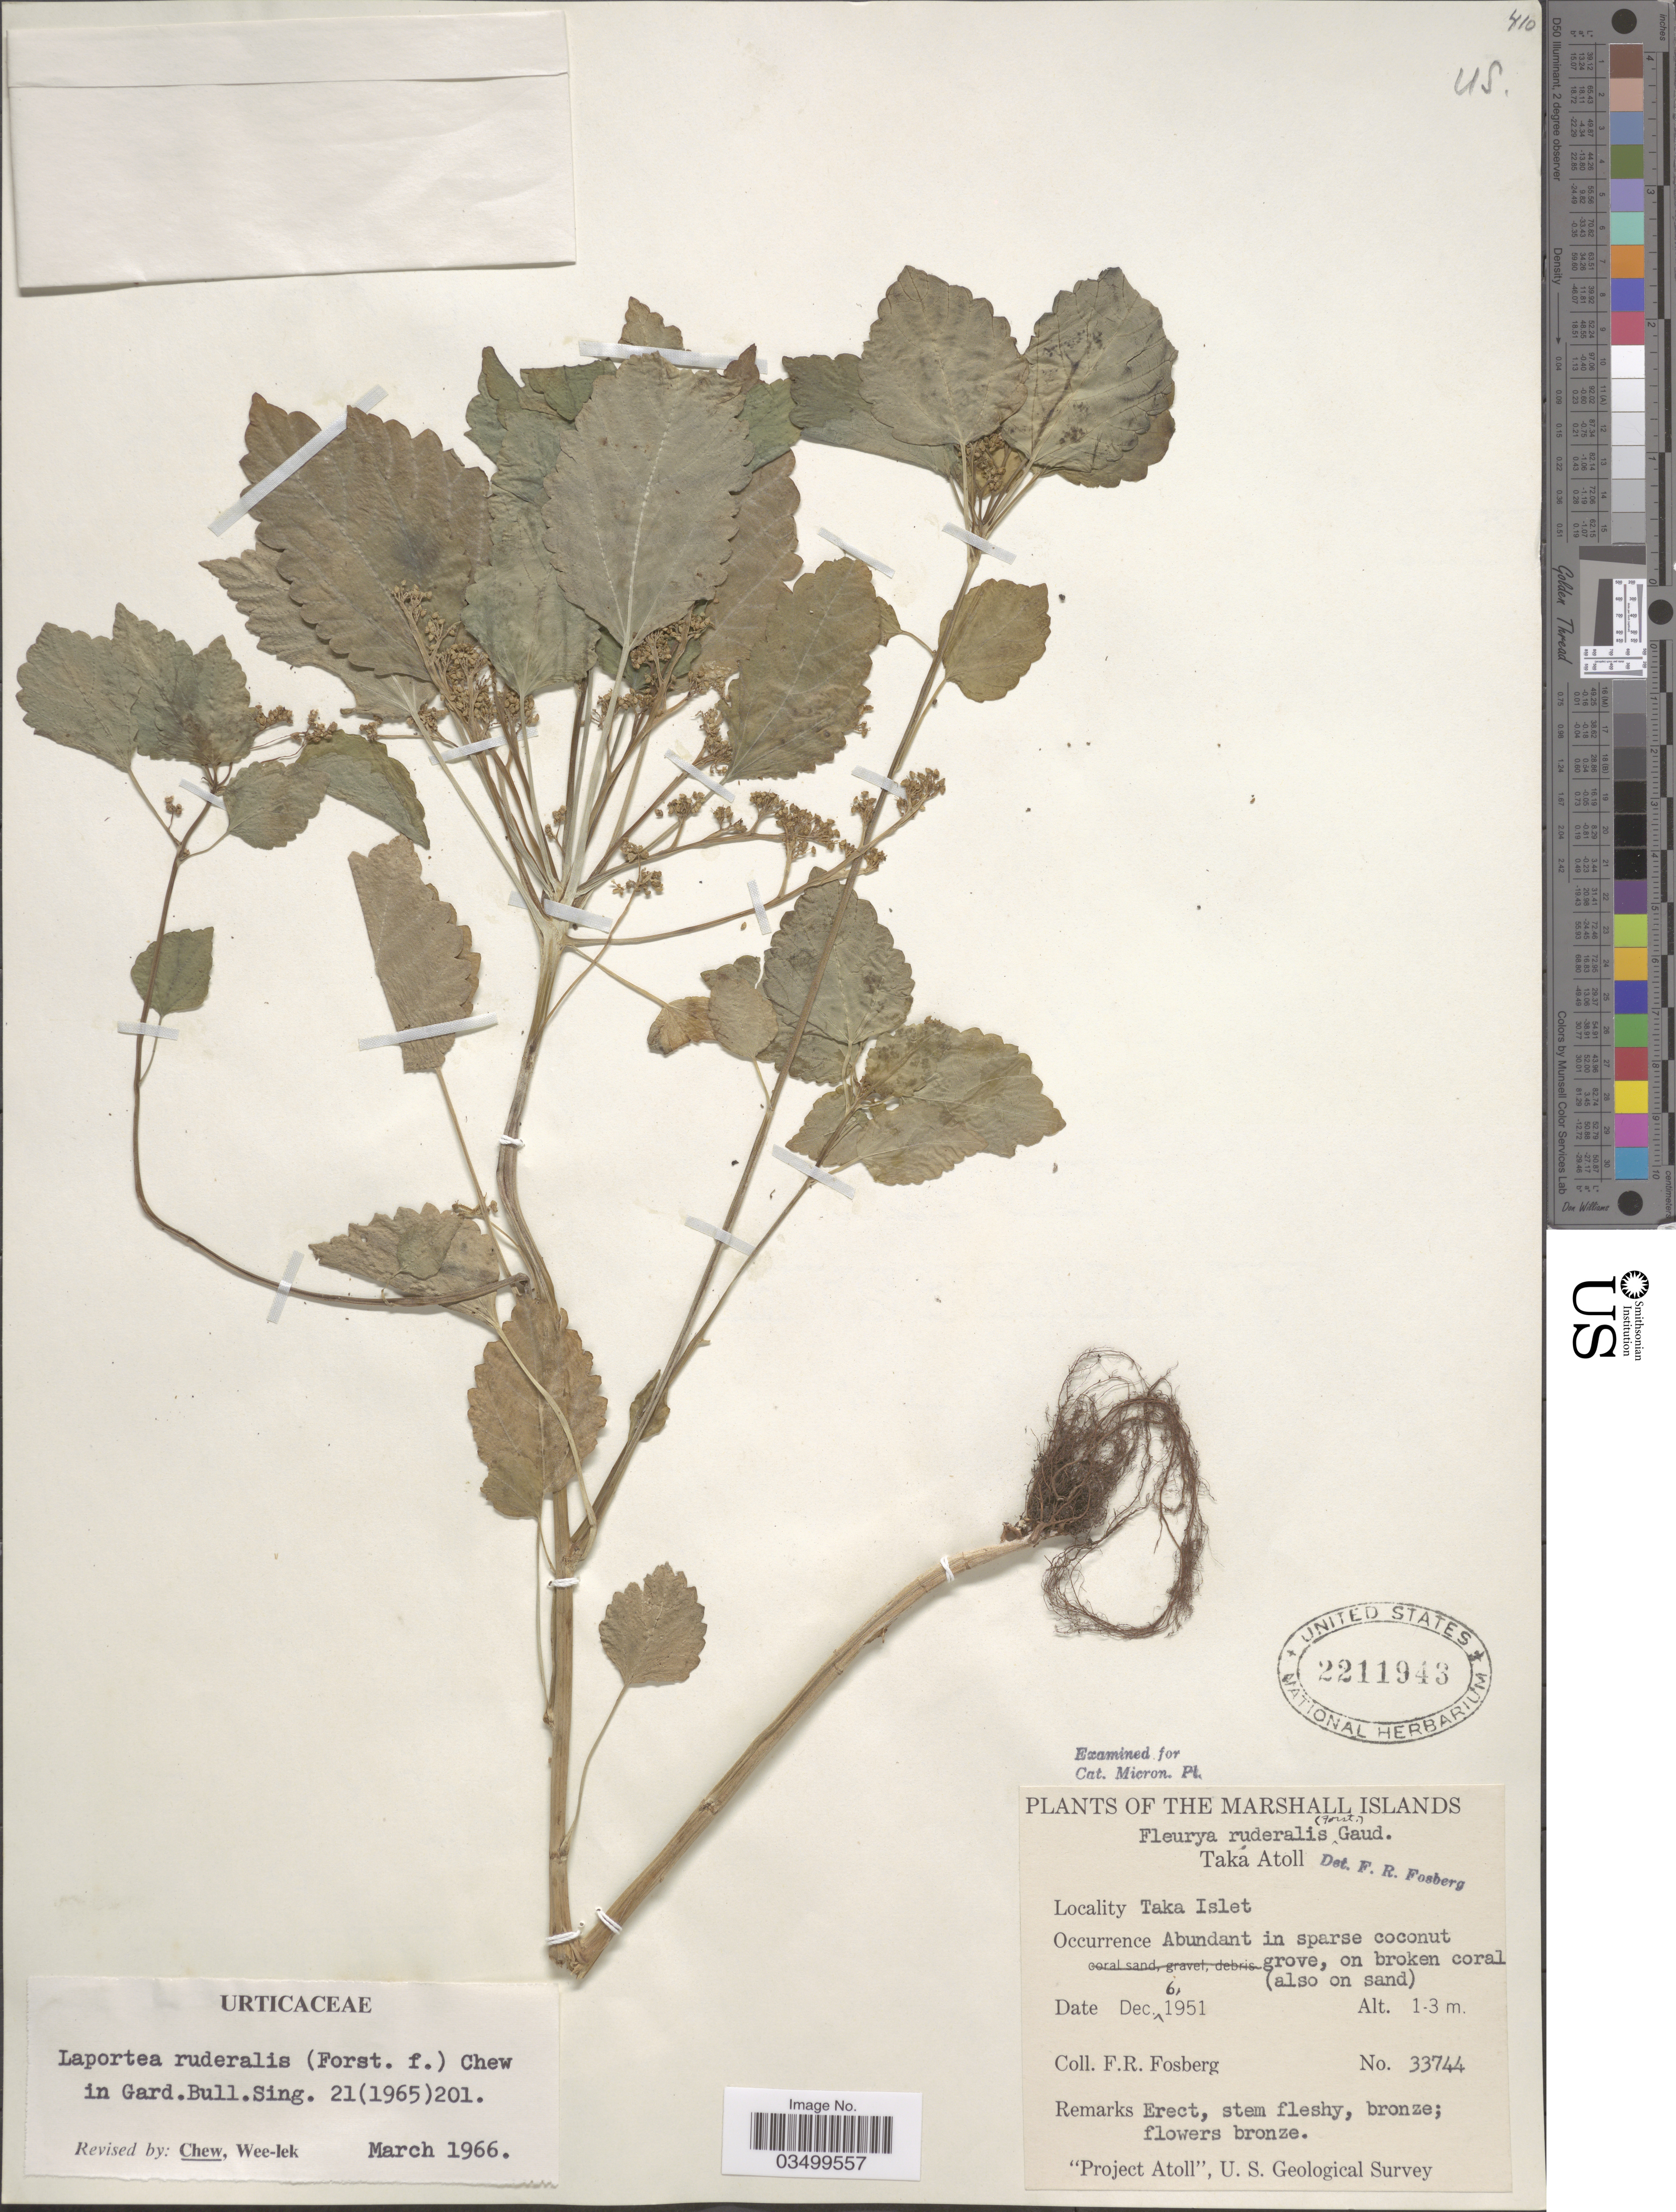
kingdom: Plantae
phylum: Tracheophyta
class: Magnoliopsida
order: Rosales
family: Urticaceae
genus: Laportea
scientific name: Laportea ruderalis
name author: (G. Forst.) Chew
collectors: F. R. Fosberg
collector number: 33744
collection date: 1951-12-06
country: Marshall Islands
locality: Taka Atoll. Taka Islet.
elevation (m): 1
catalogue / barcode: US 2211943